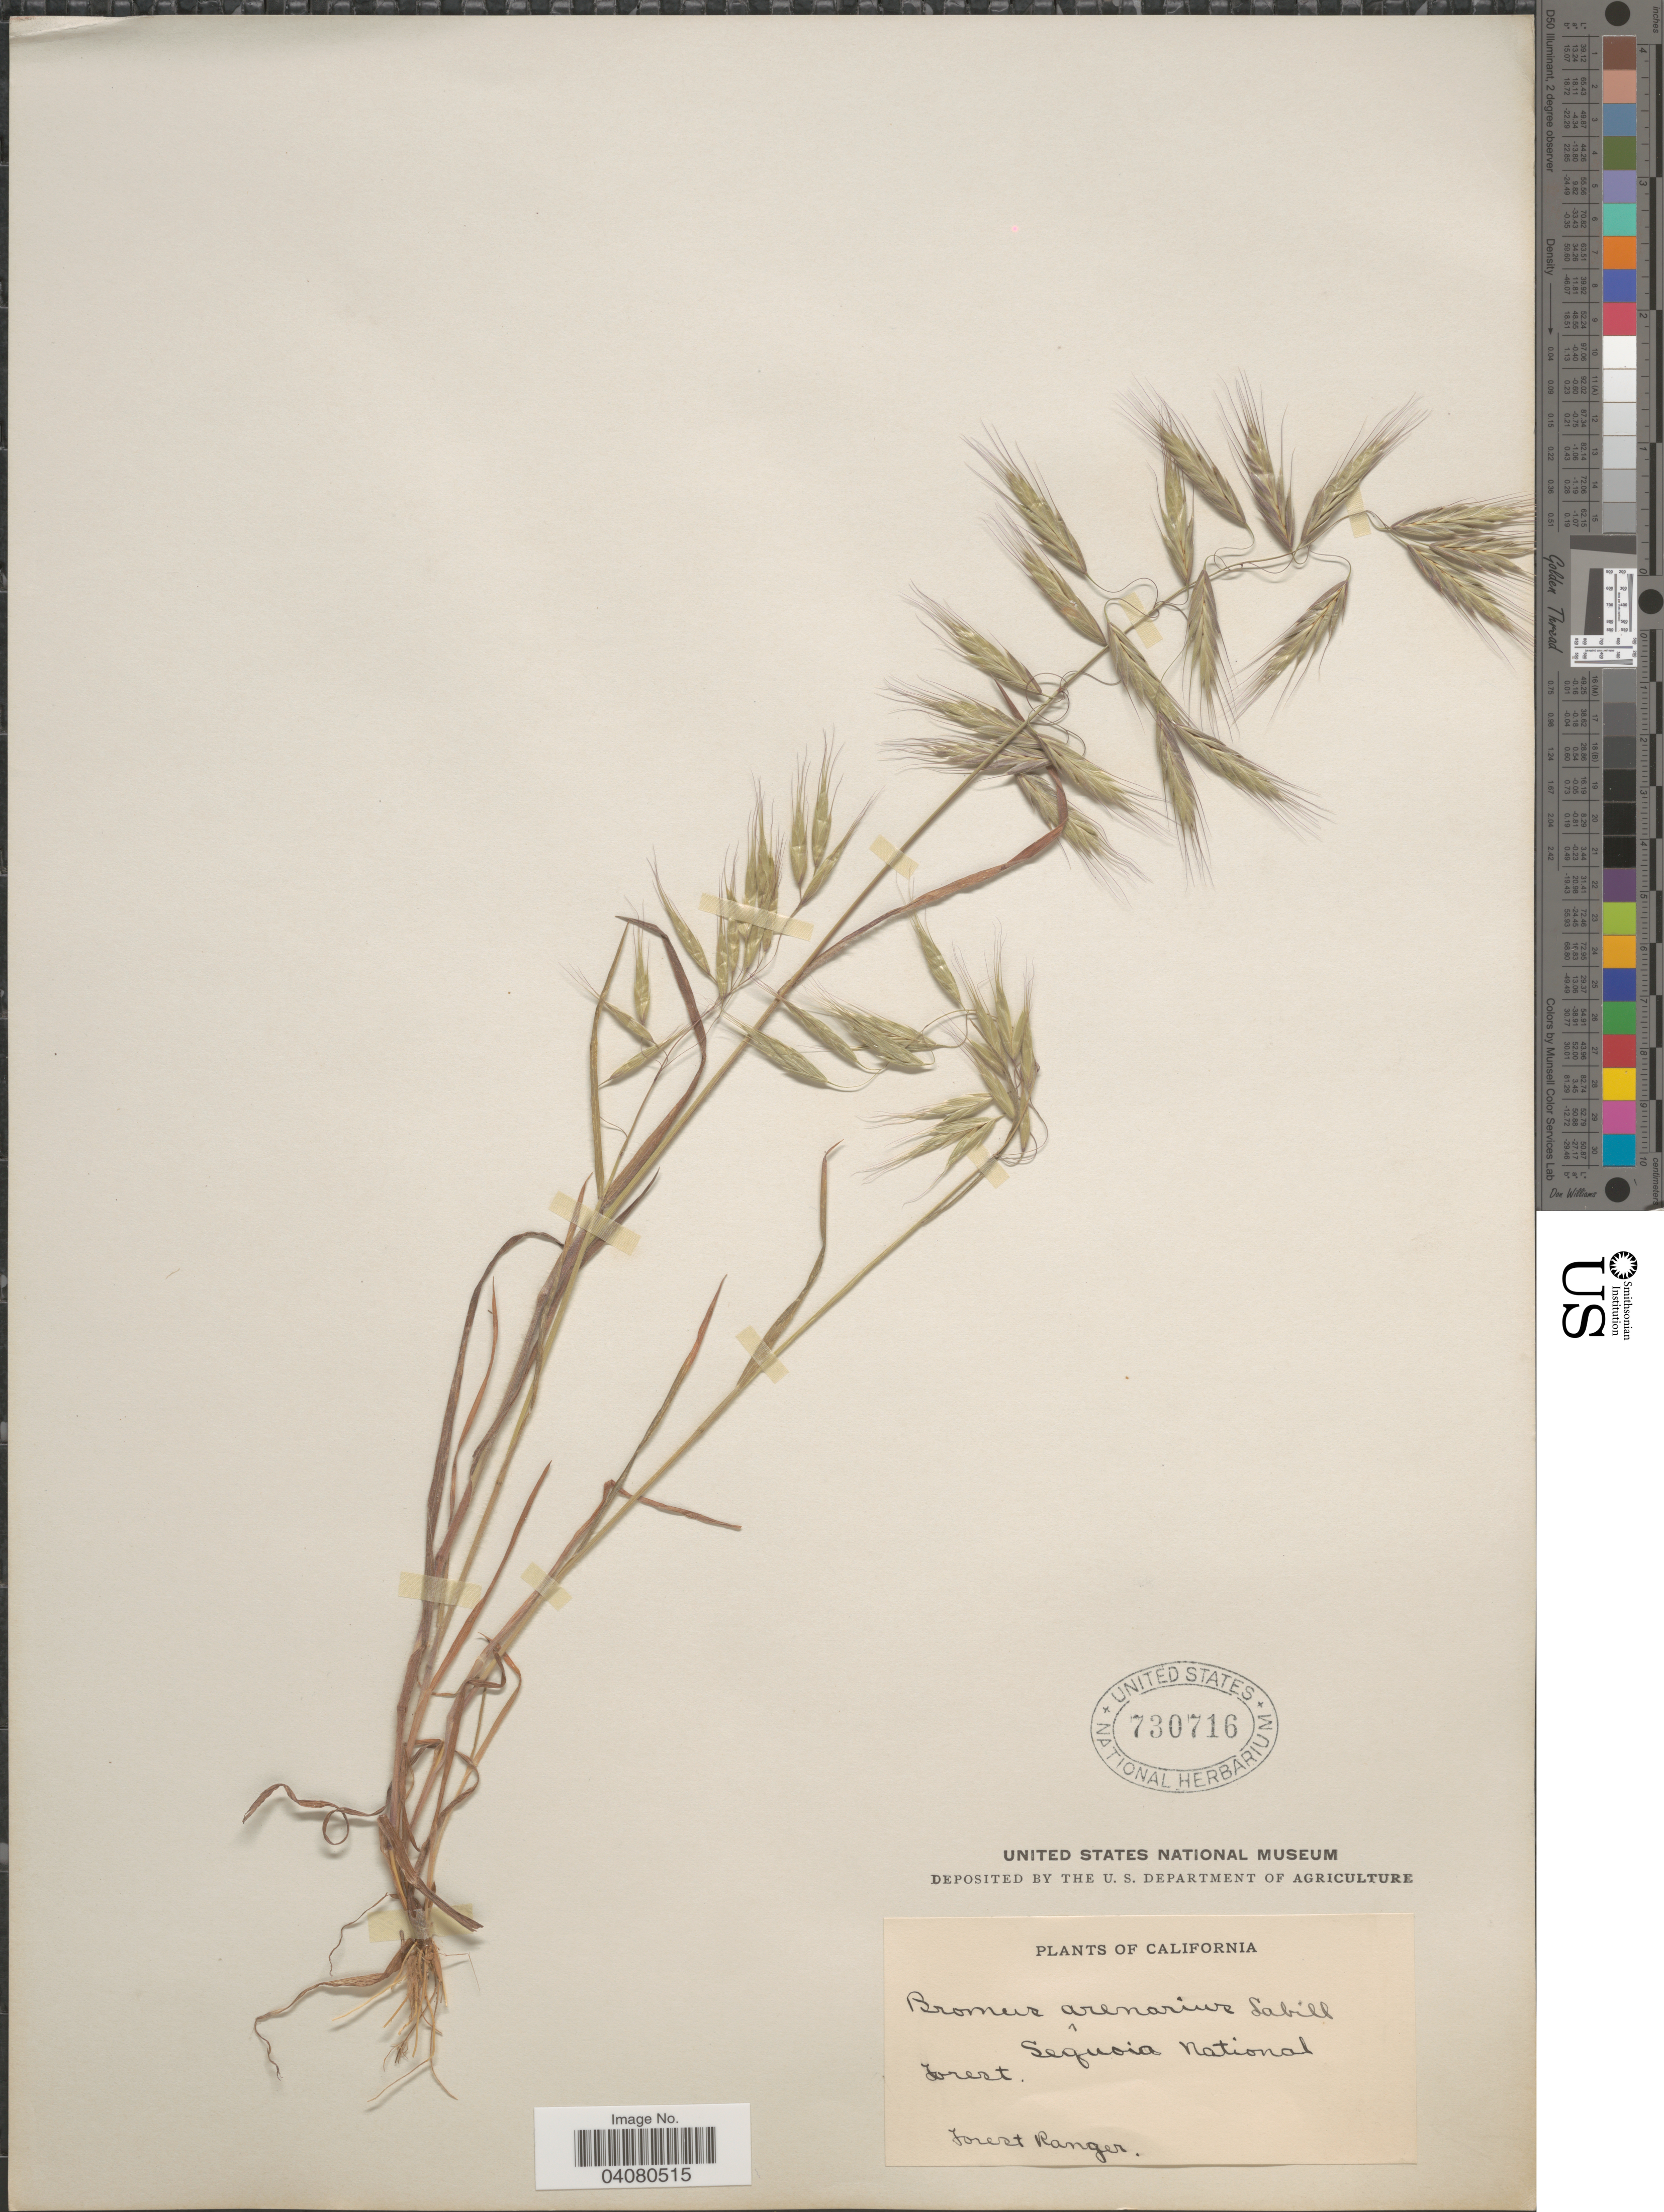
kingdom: Plantae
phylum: Tracheophyta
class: Liliopsida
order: Poales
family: Poaceae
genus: Bromus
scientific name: Bromus arizonicus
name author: (Shear) Stebbins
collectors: Forest Ranger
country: United States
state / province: California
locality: Sequoia National Forest.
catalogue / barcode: US 730716